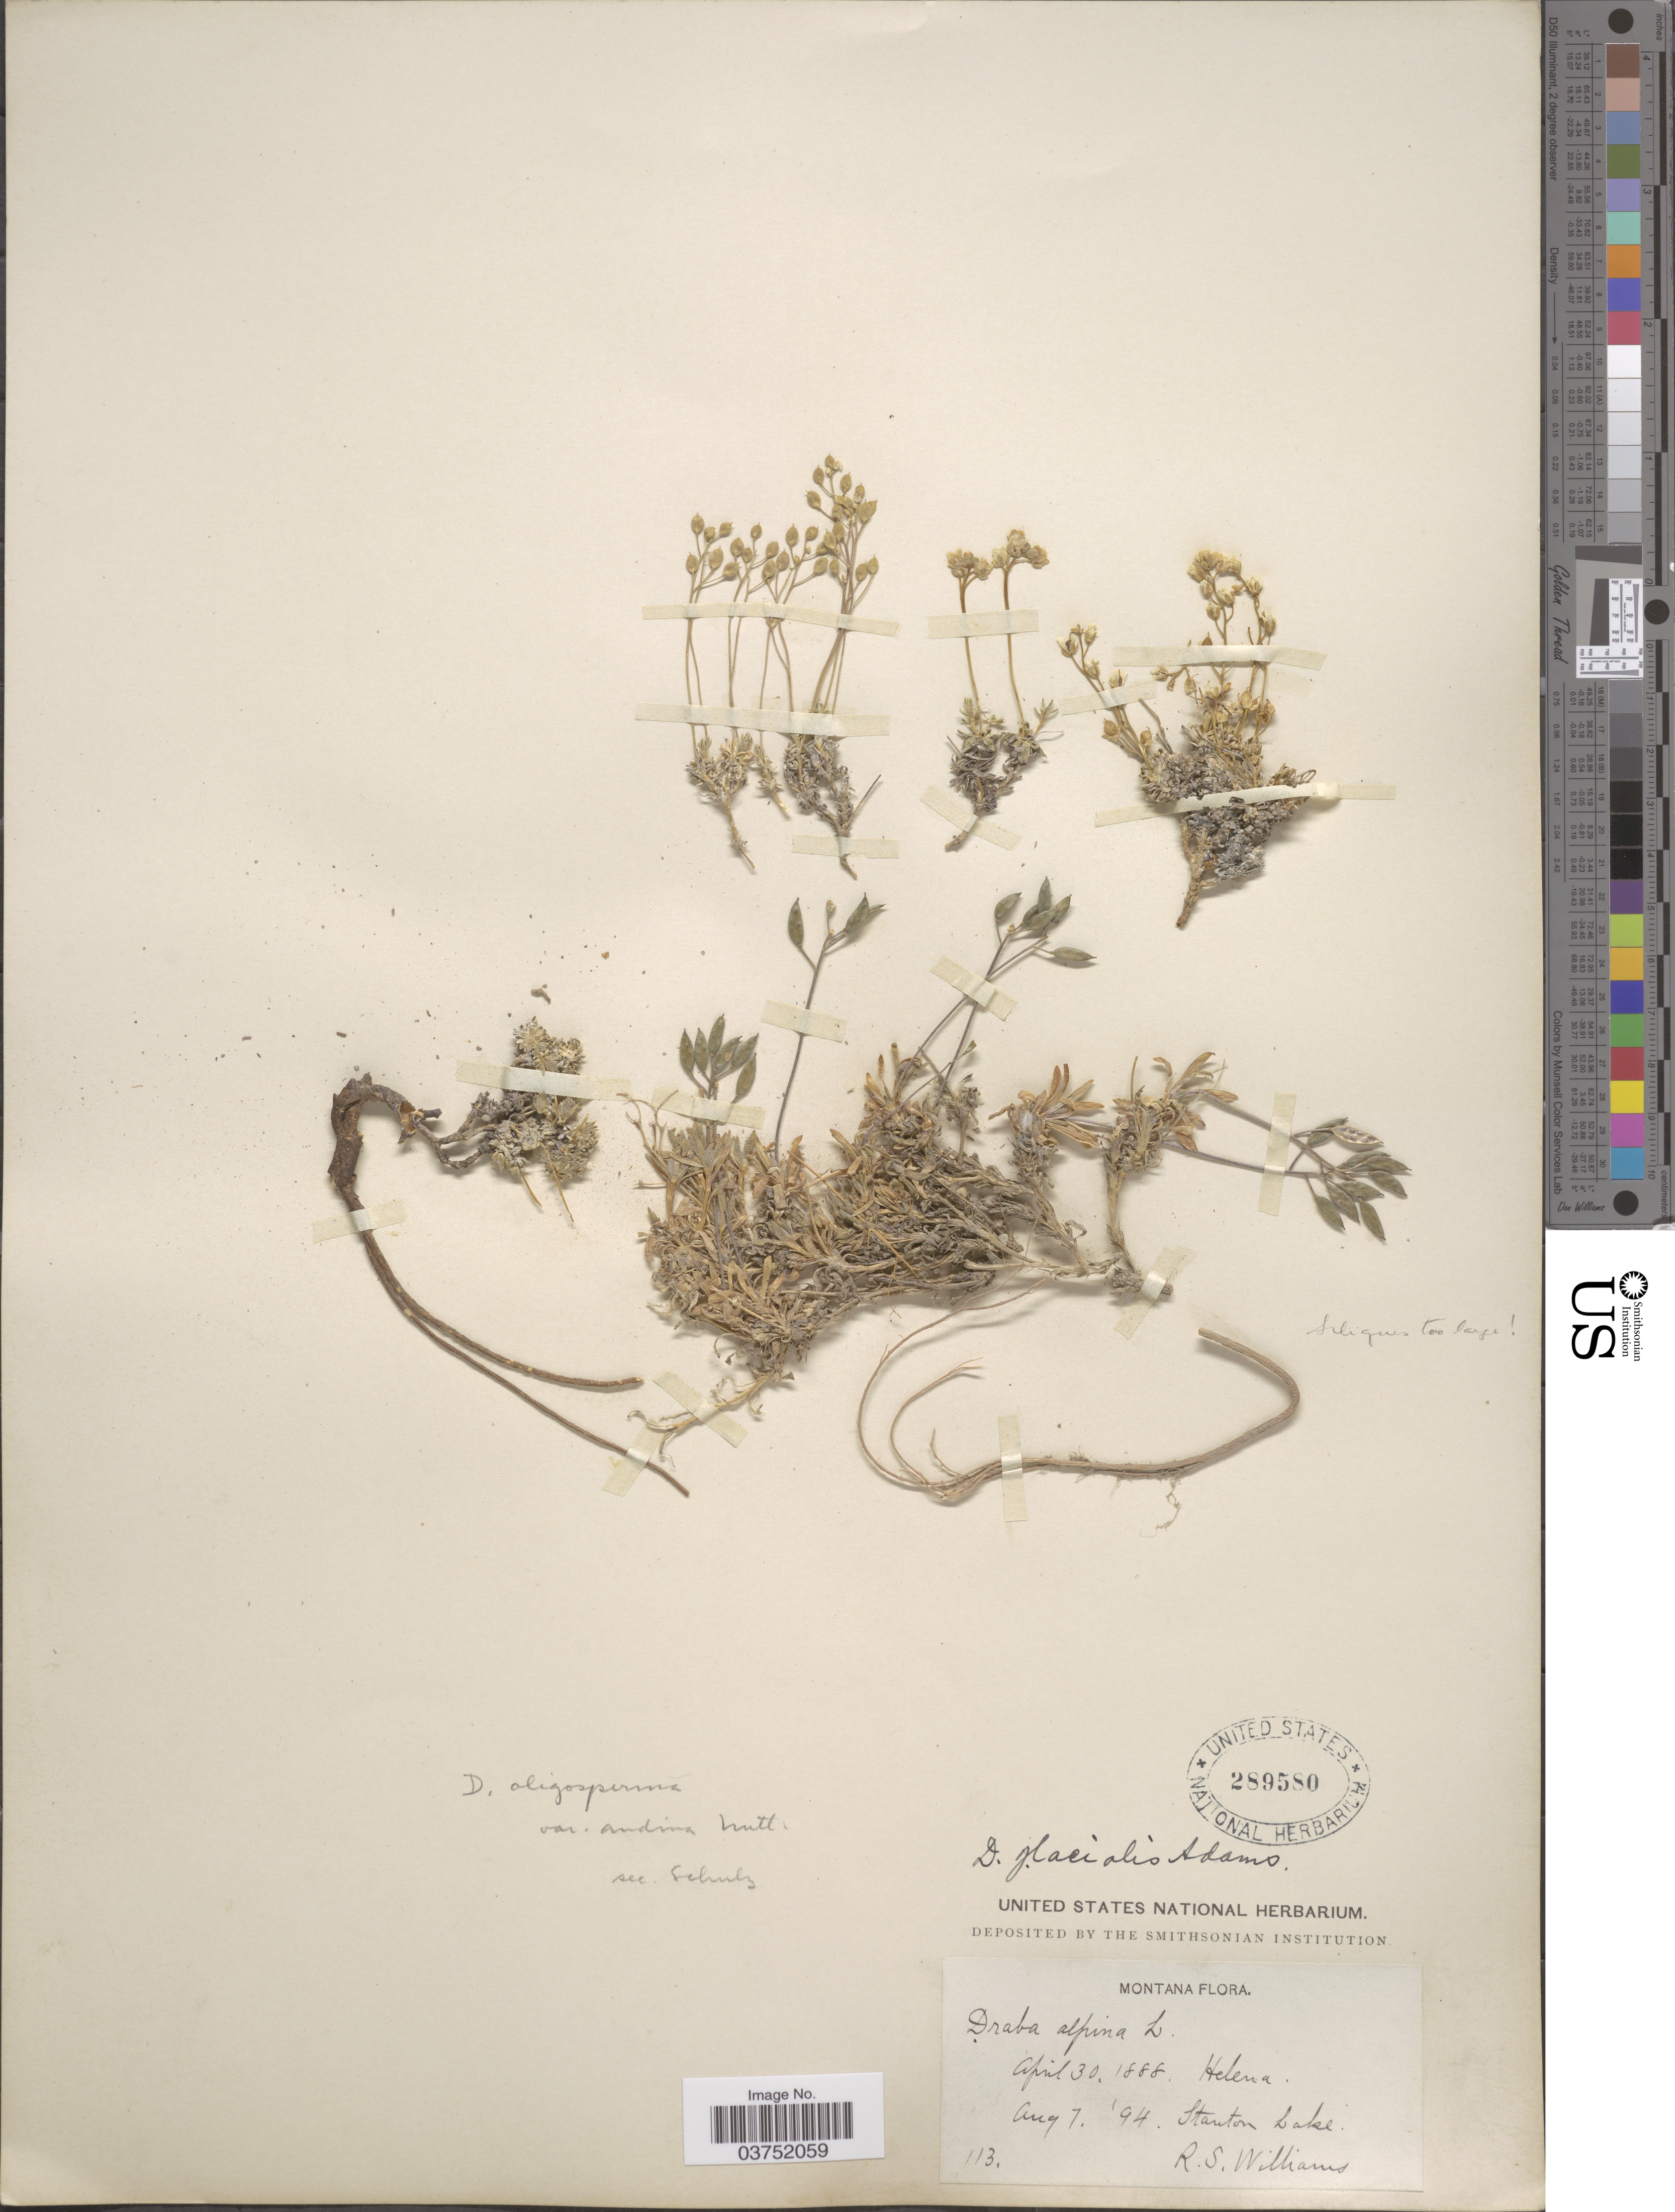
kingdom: Plantae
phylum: Tracheophyta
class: Magnoliopsida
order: Brassicales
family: Brassicaceae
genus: Draba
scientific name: Draba oligosperma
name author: Hook.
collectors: R. S. Williams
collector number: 113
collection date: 1888-04-30/1894-08-07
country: United States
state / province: Montana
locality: Helena. Stanton Lake.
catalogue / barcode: US 289580